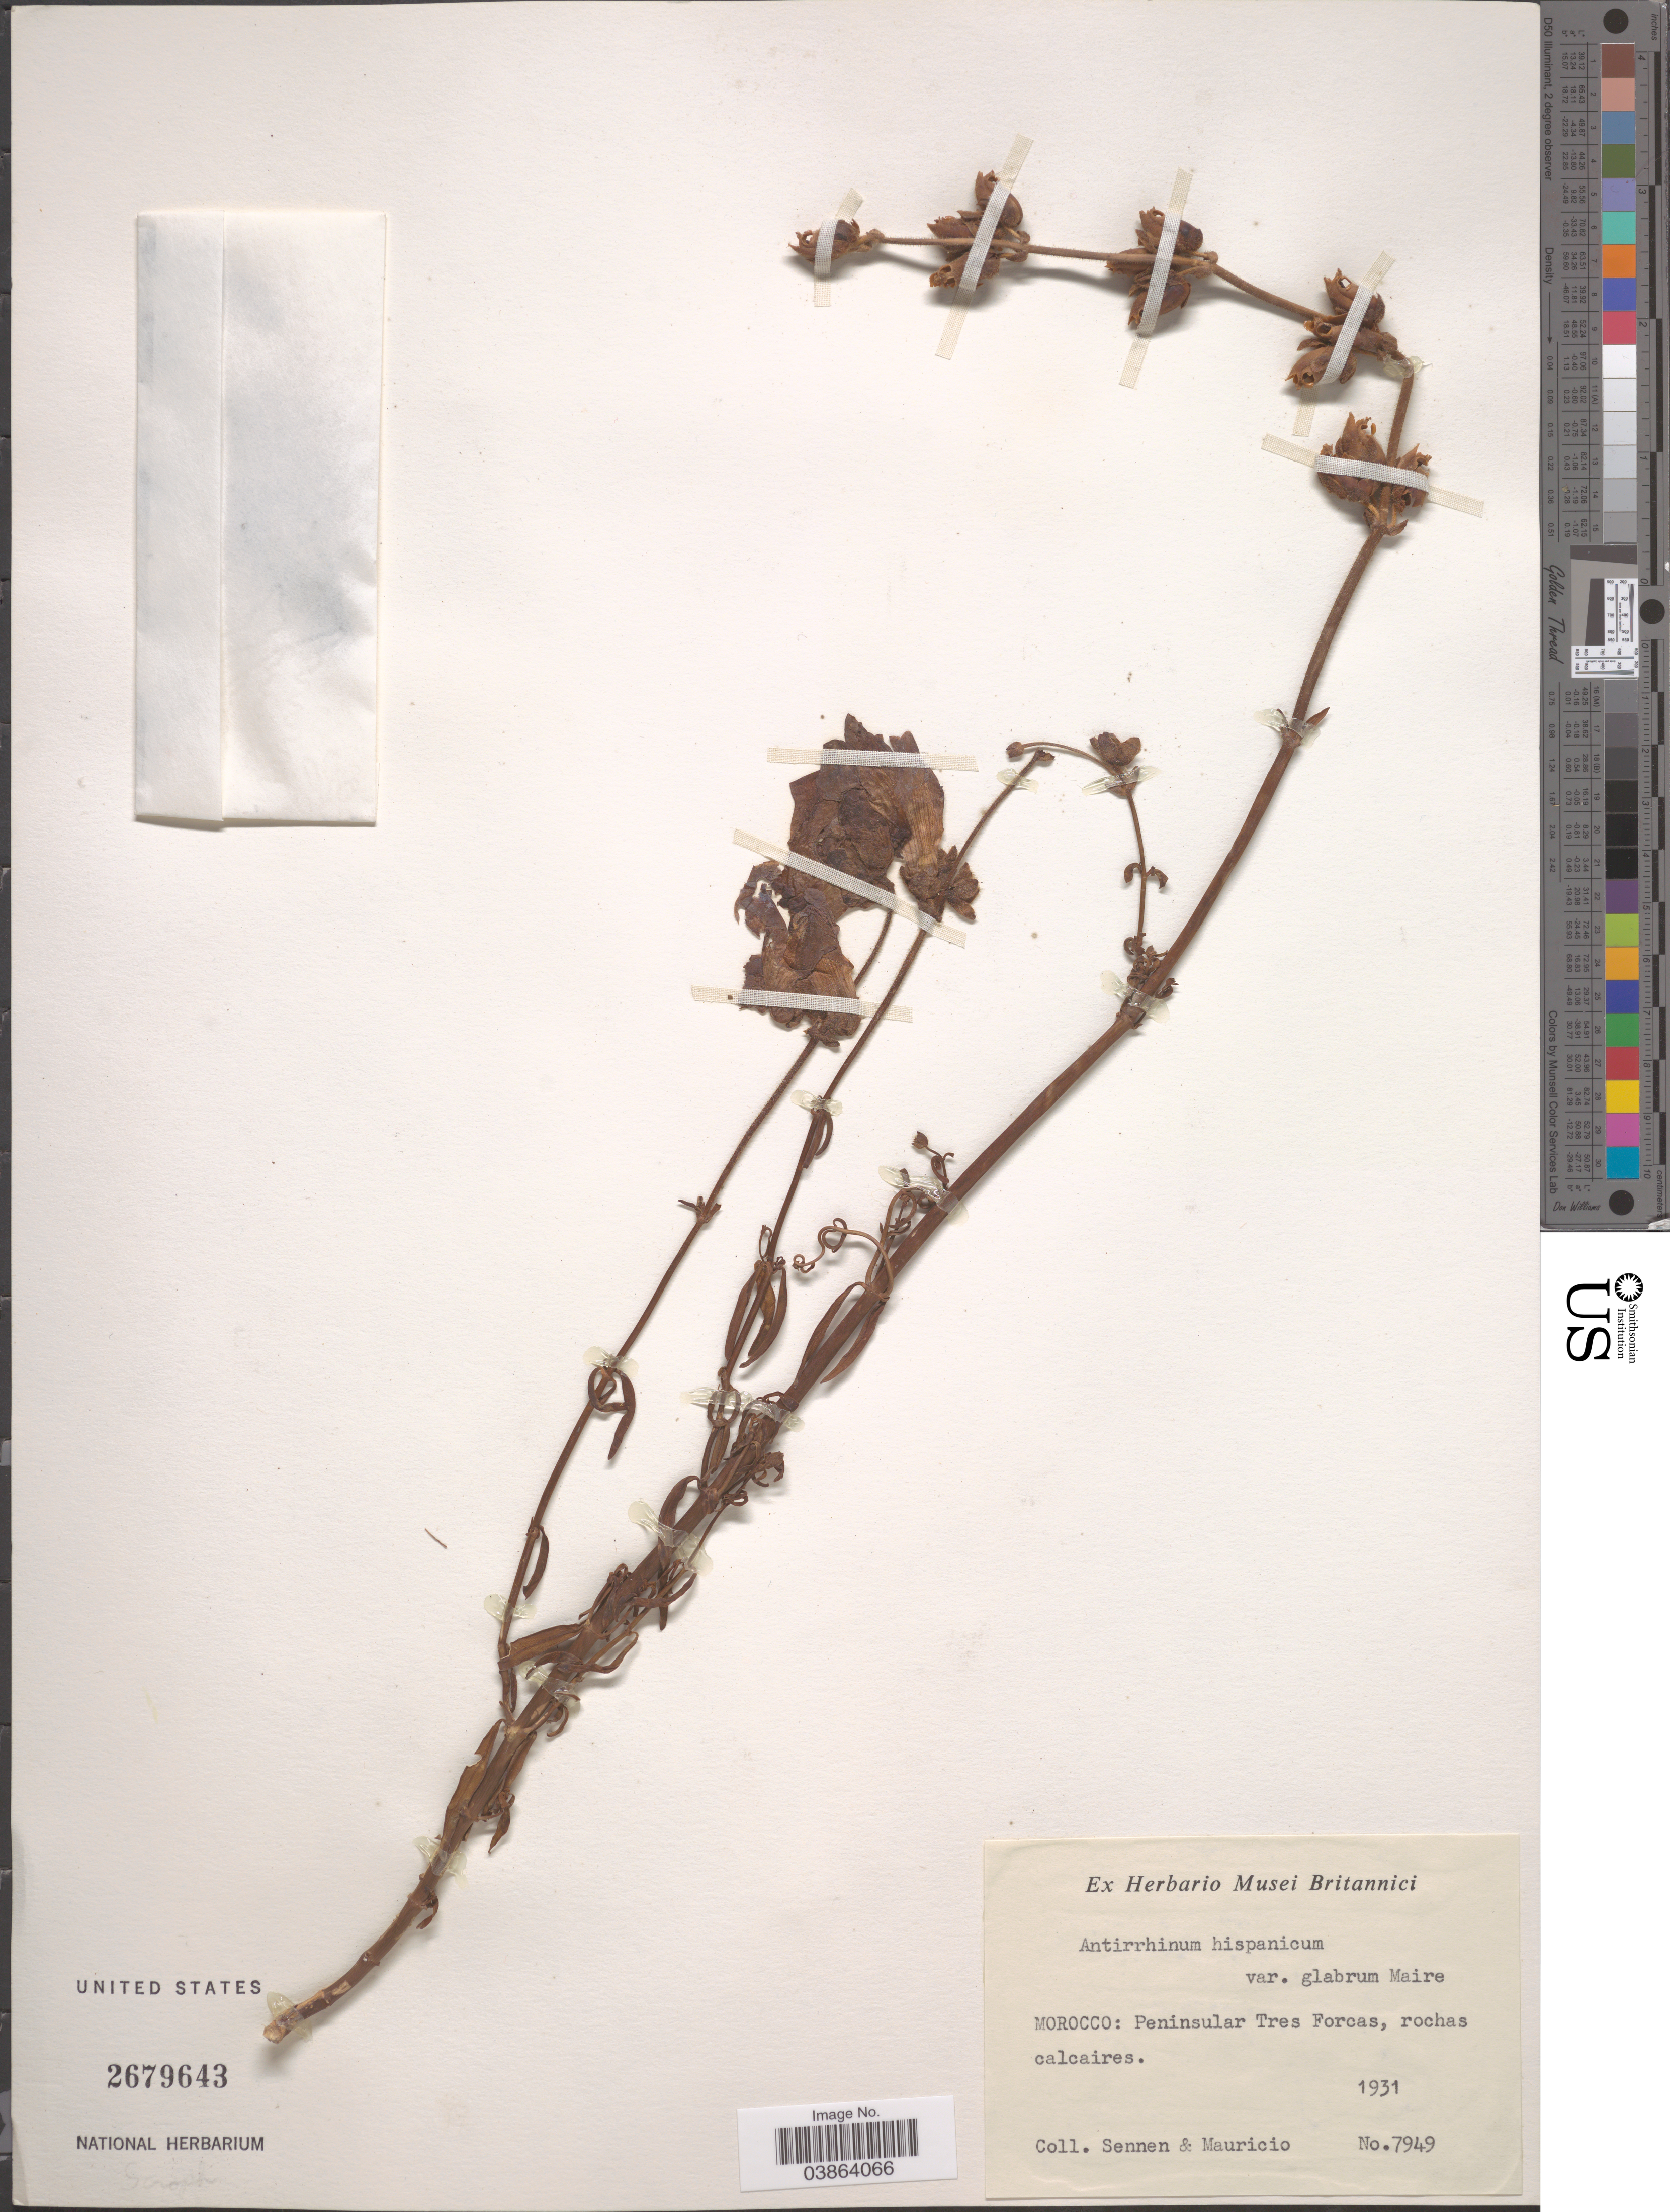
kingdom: Plantae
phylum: Tracheophyta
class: Magnoliopsida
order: Lamiales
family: Plantaginaceae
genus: Antirrhinum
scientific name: Antirrhinum hispanicum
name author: Chav.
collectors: E. Sennen & Mauricio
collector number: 7949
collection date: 1931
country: Morocco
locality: Peninsular Tres Forcas.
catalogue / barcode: US 2679643